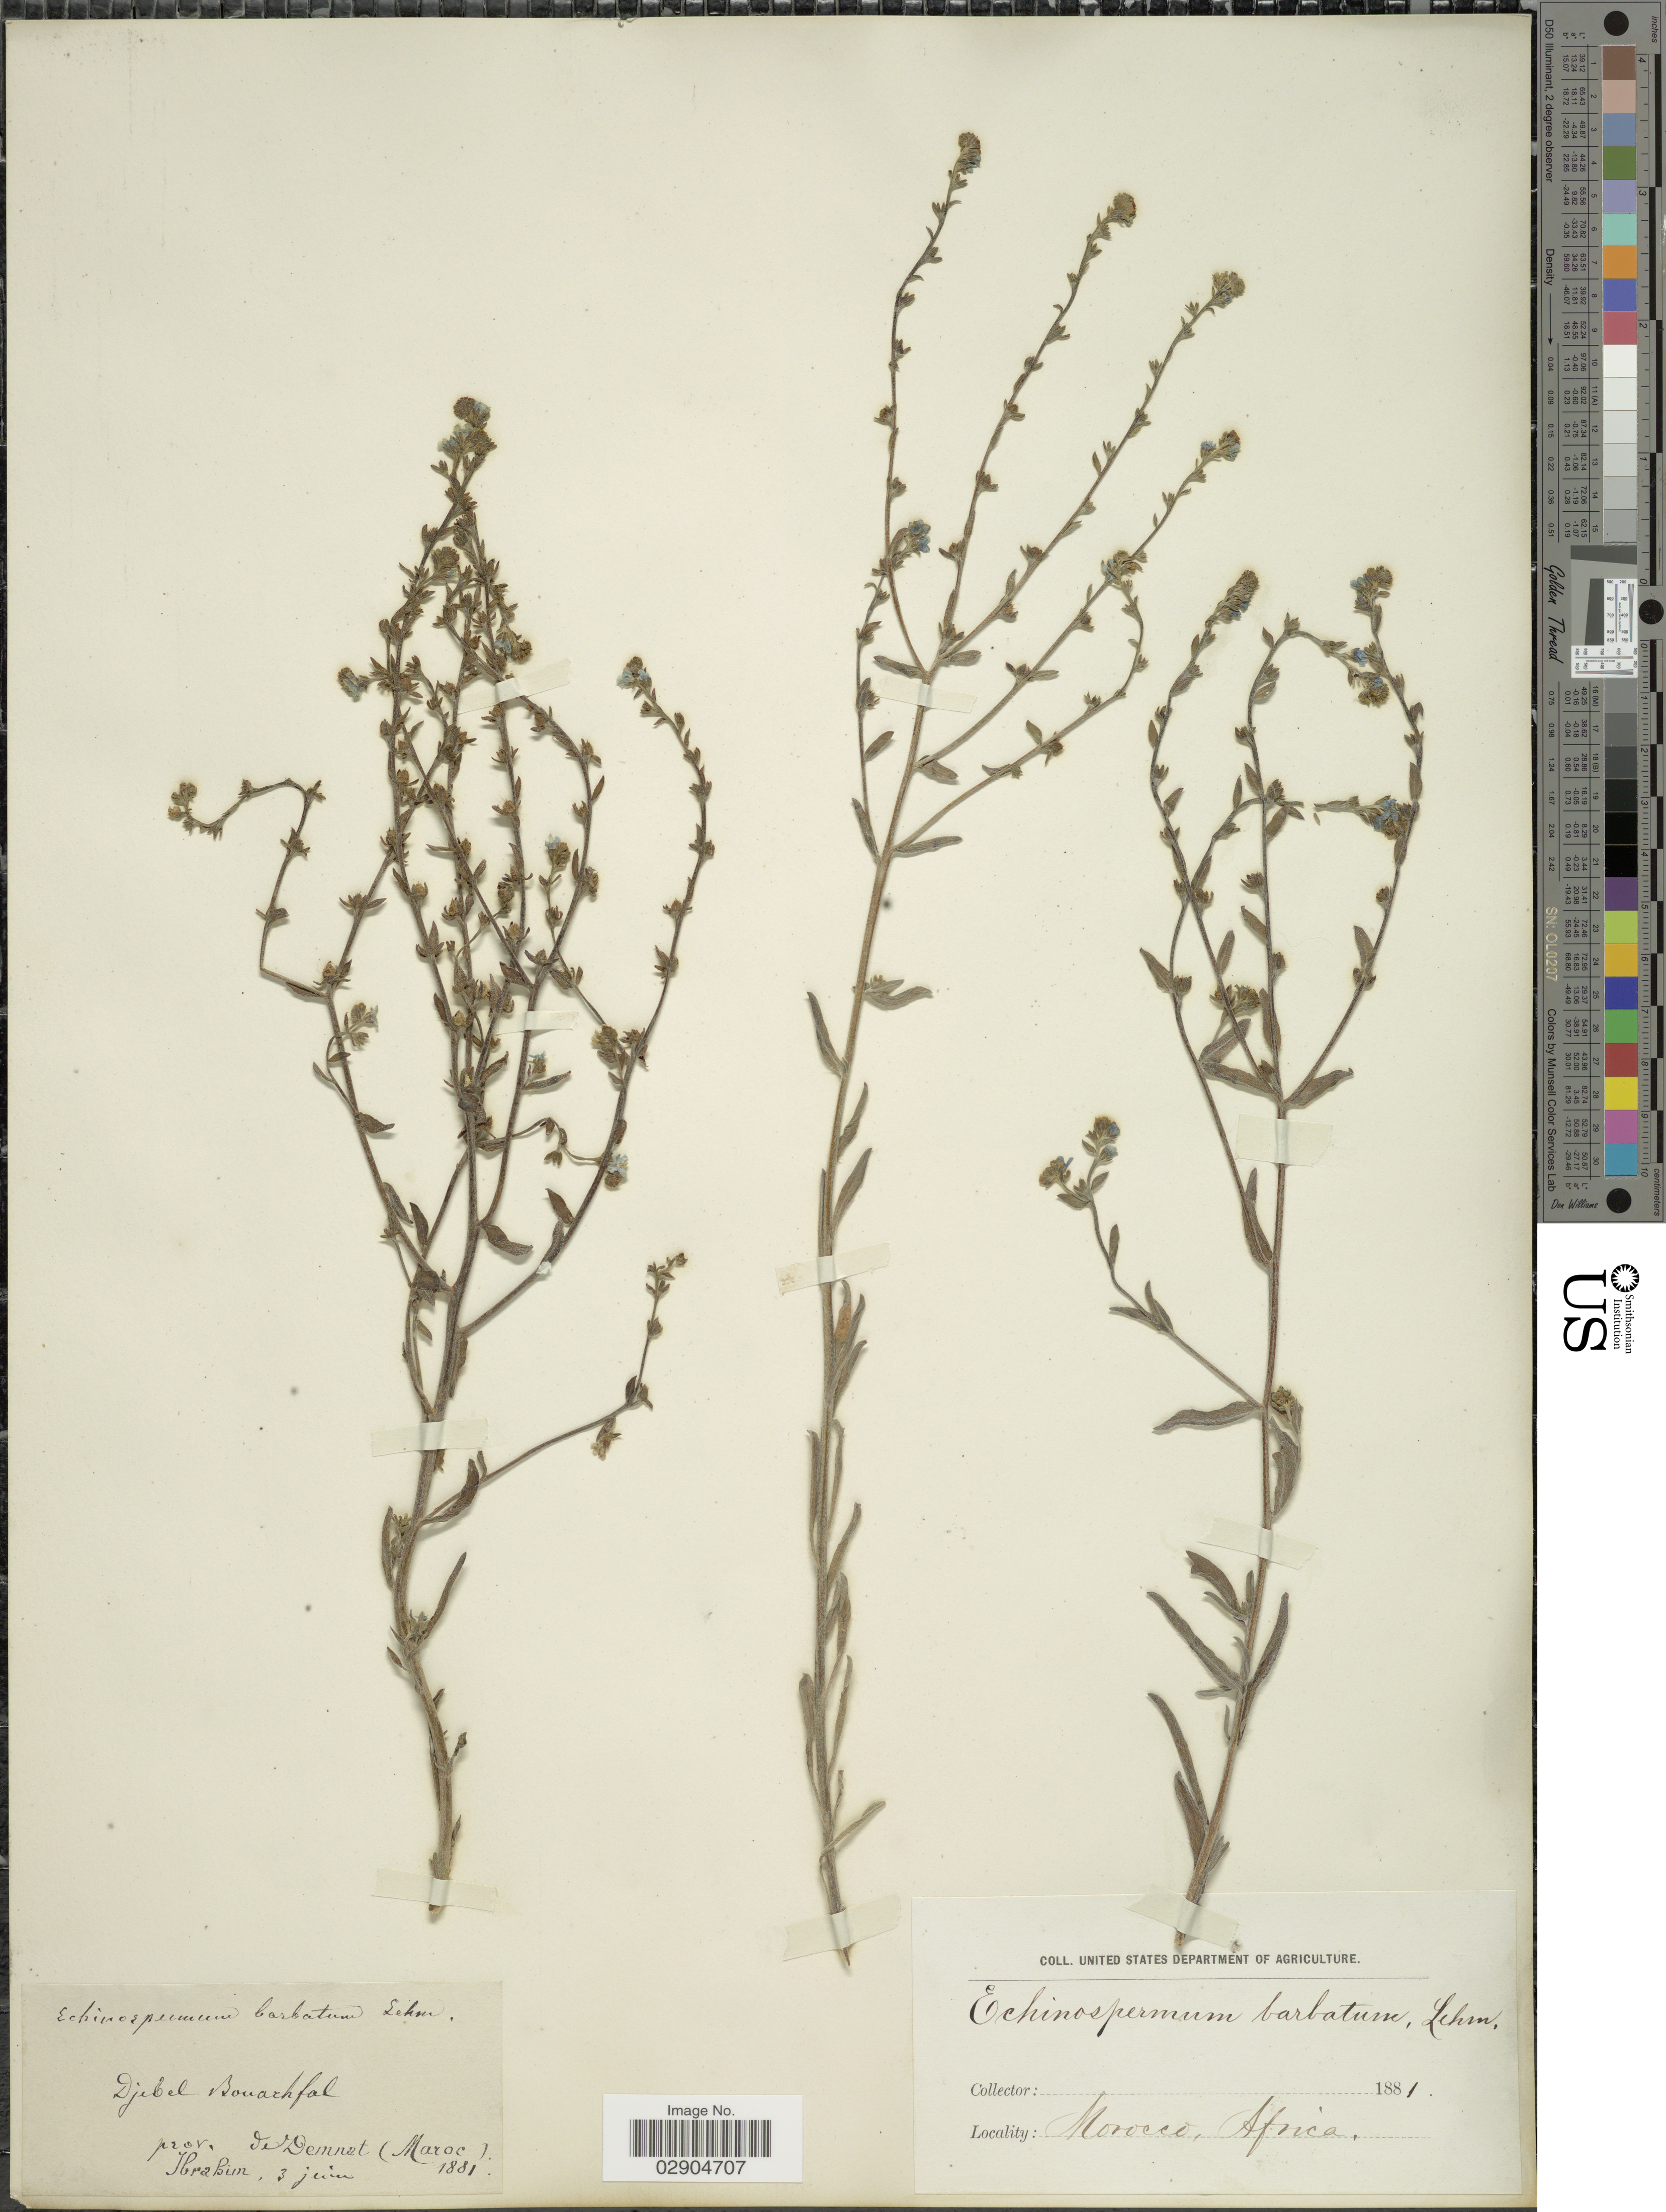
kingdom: Plantae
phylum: Tracheophyta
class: Magnoliopsida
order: Boraginales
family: Boraginaceae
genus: Lappula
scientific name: Lappula barbata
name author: (M. Bieb.) Gürke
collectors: -. Ibrahim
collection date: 1881-06-03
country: Morocco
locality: Djebel Bouachfal. Prov. de'Demnot (Maroc.).